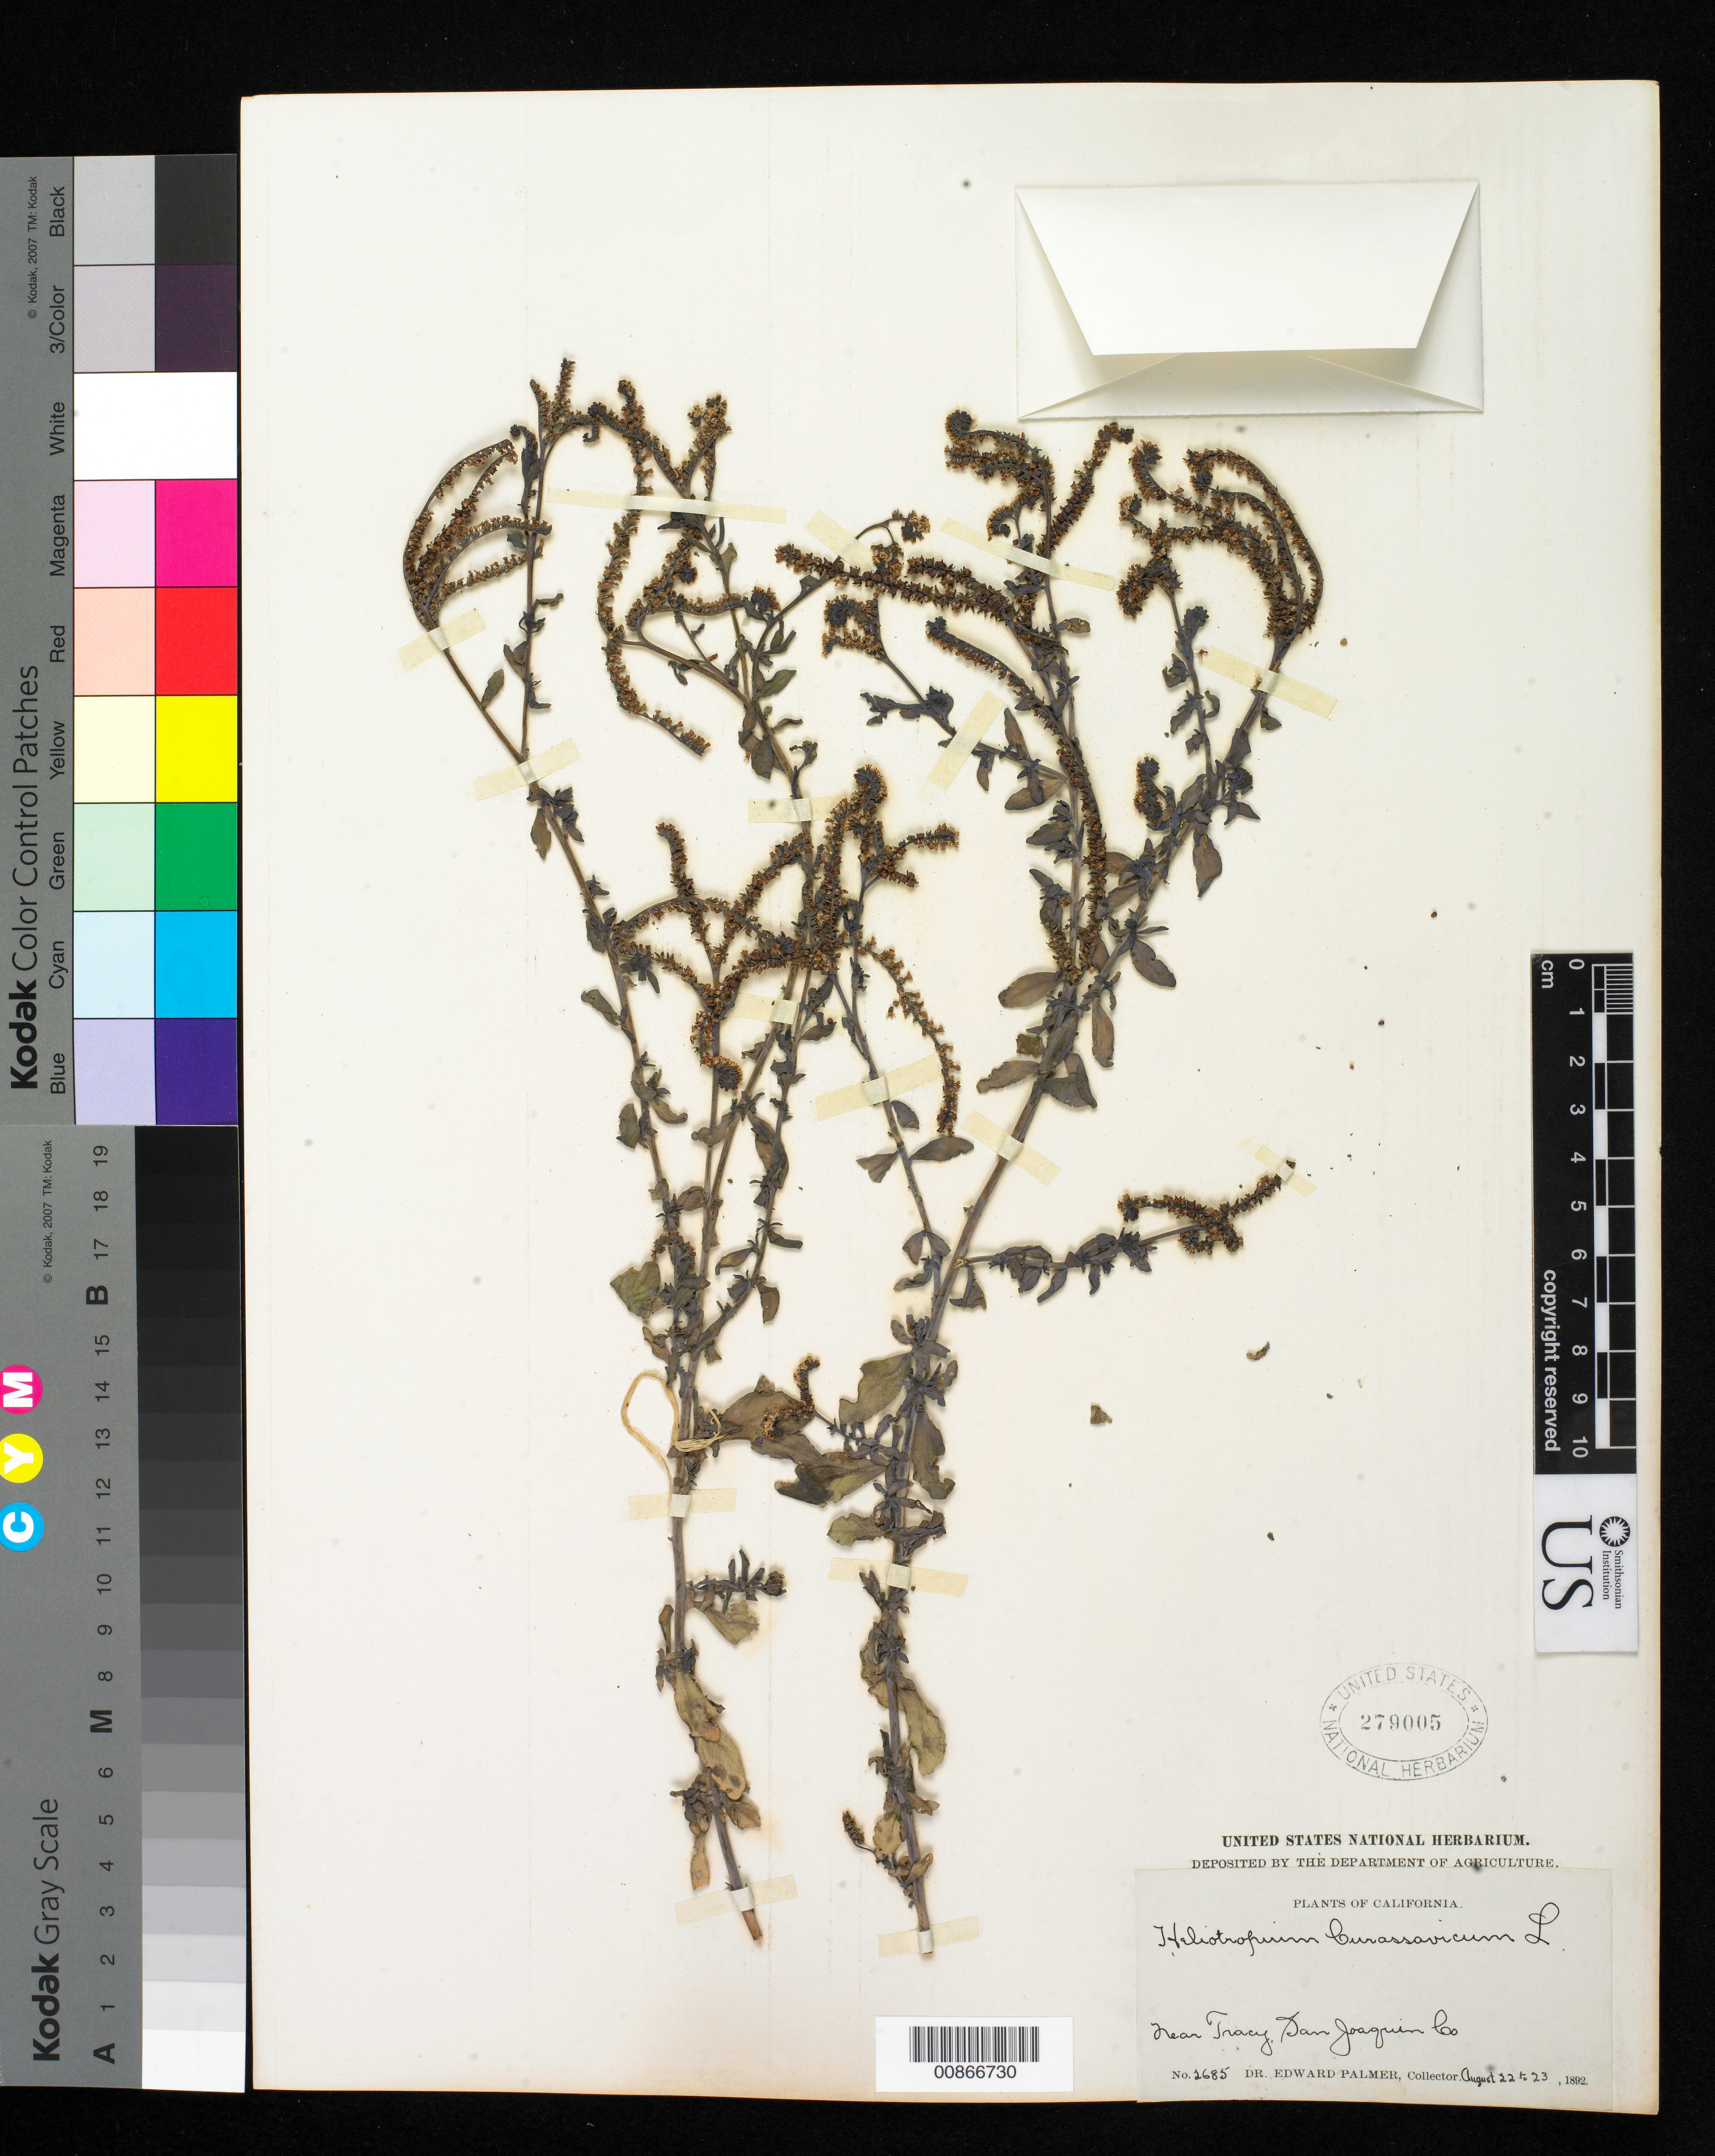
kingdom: Plantae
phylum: Tracheophyta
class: Magnoliopsida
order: Boraginales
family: Heliotropiaceae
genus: Heliotropium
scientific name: Heliotropium curassavicum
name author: L.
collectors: E. Palmer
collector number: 2685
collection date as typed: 22 Aug 1892 to 23 Aug 1892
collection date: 1892-08-22/1892-08-23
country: United States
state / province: California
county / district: San Joaquin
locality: Near Tracy, San Joaquin County, California.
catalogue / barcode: US 279005